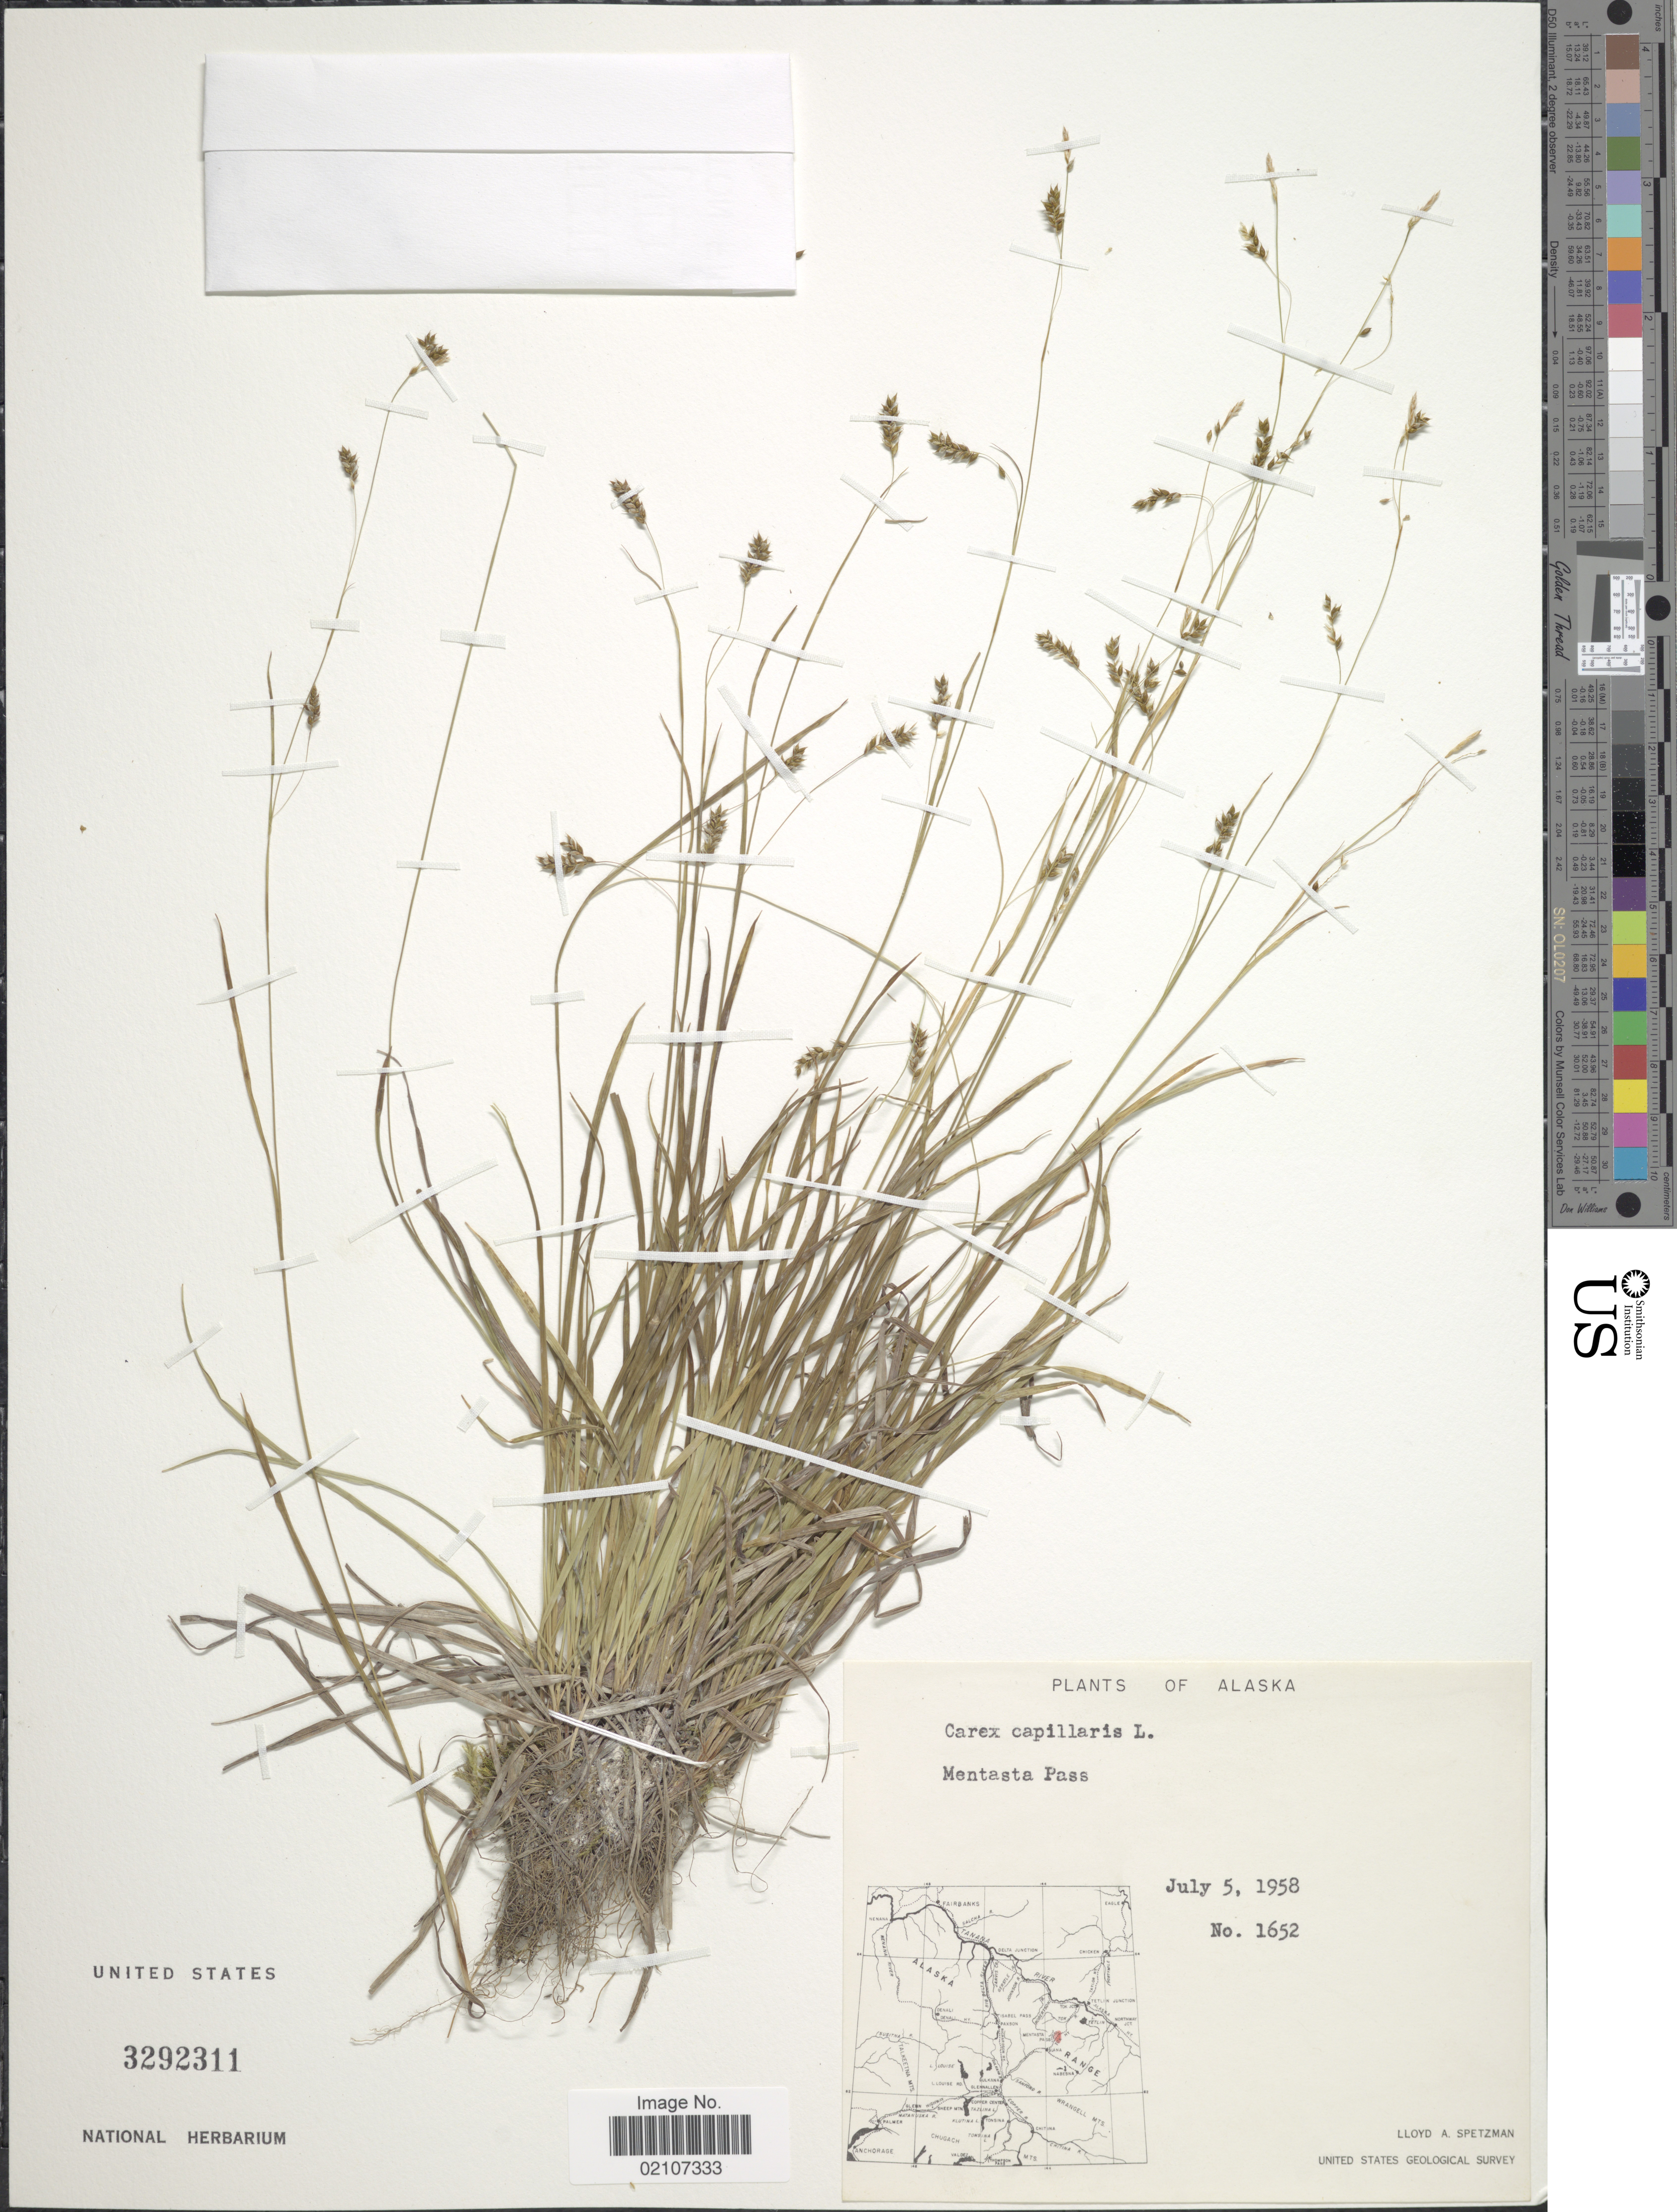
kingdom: Plantae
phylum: Tracheophyta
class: Liliopsida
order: Poales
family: Cyperaceae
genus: Carex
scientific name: Carex capillaris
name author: L.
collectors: L. Spetzman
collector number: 1652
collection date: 1958-07-05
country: United States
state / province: Alaska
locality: Mentasta Pass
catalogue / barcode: US 3292311